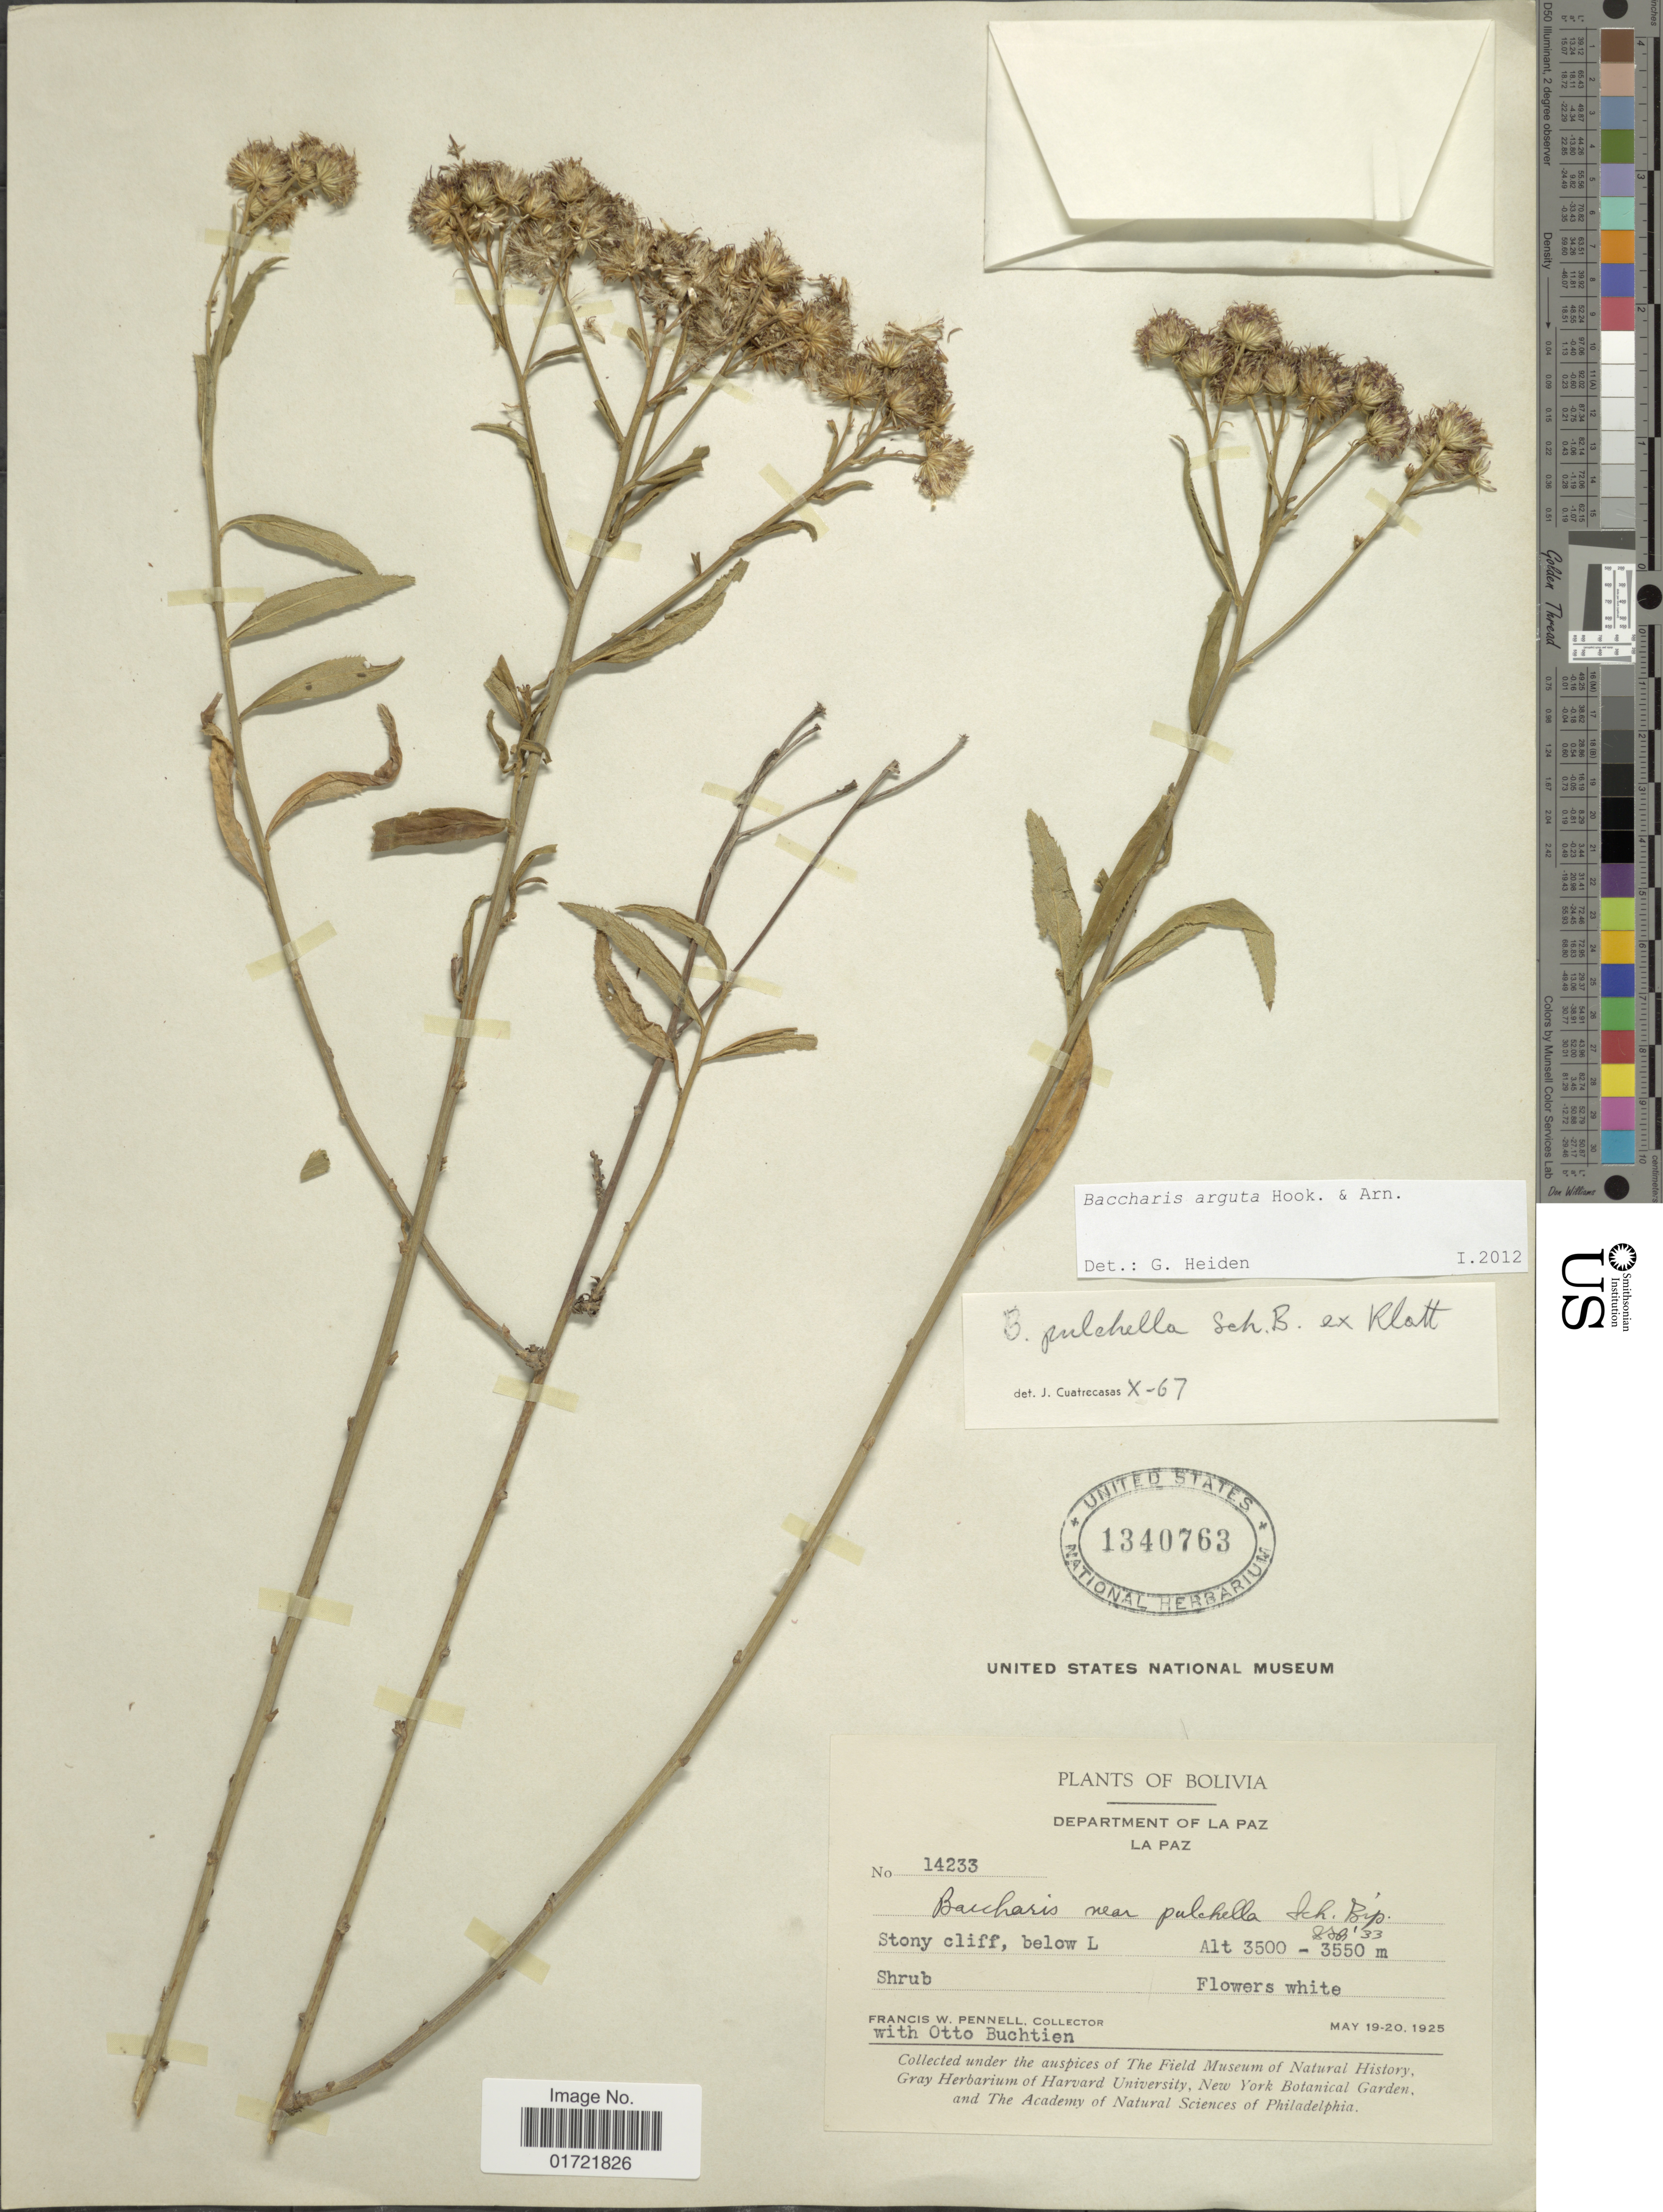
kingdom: Plantae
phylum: Tracheophyta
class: Magnoliopsida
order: Asterales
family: Asteraceae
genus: Baccharis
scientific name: Baccharis arguta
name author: Gillies ex Hook. & Arn.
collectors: F. W. Pennell & O. Buchtien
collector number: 14233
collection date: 1925-05-19/1925-05-20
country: Bolivia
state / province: La Paz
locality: La Paz. Below L.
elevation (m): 3500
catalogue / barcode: US 1340763